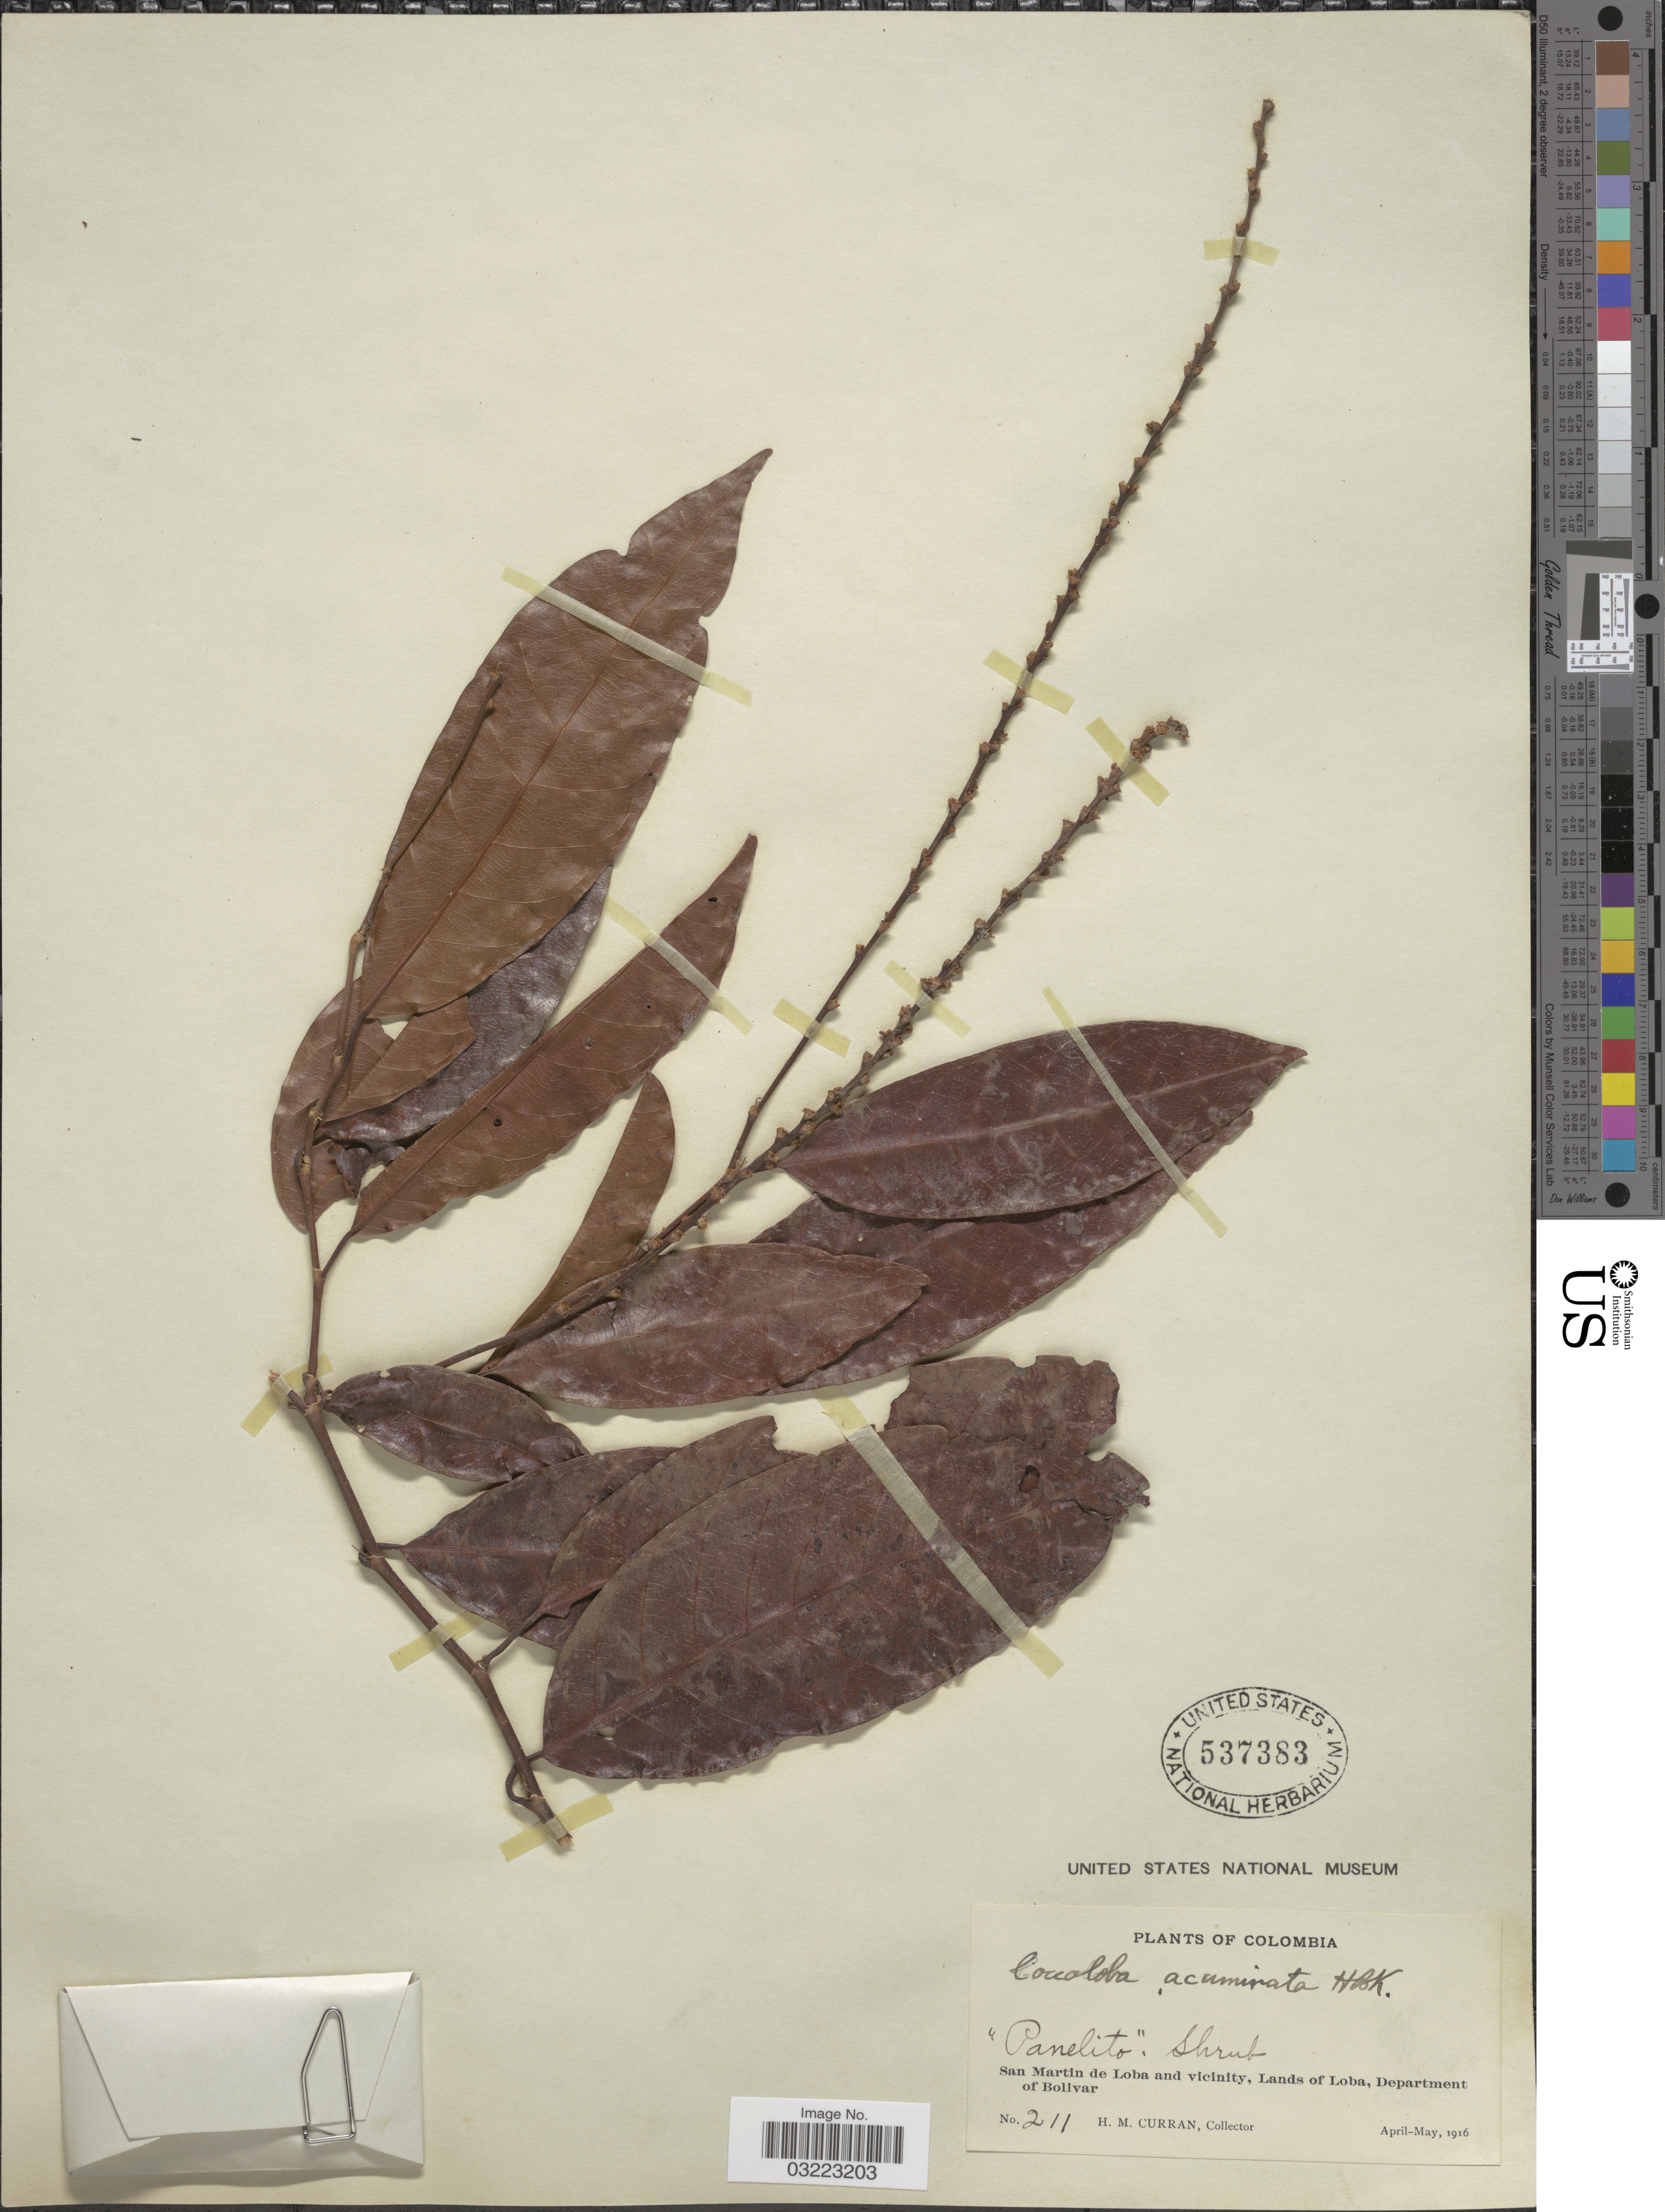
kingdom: Plantae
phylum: Tracheophyta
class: Magnoliopsida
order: Caryophyllales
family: Polygonaceae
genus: Coccoloba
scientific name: Coccoloba acuminata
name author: Kunth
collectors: H. M. Curran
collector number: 211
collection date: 1916-04/1916-05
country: Colombia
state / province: Bolívar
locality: San Martin de Loba and vicinity, Lands of Loba, Department of Bolivar.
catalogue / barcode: US 537383